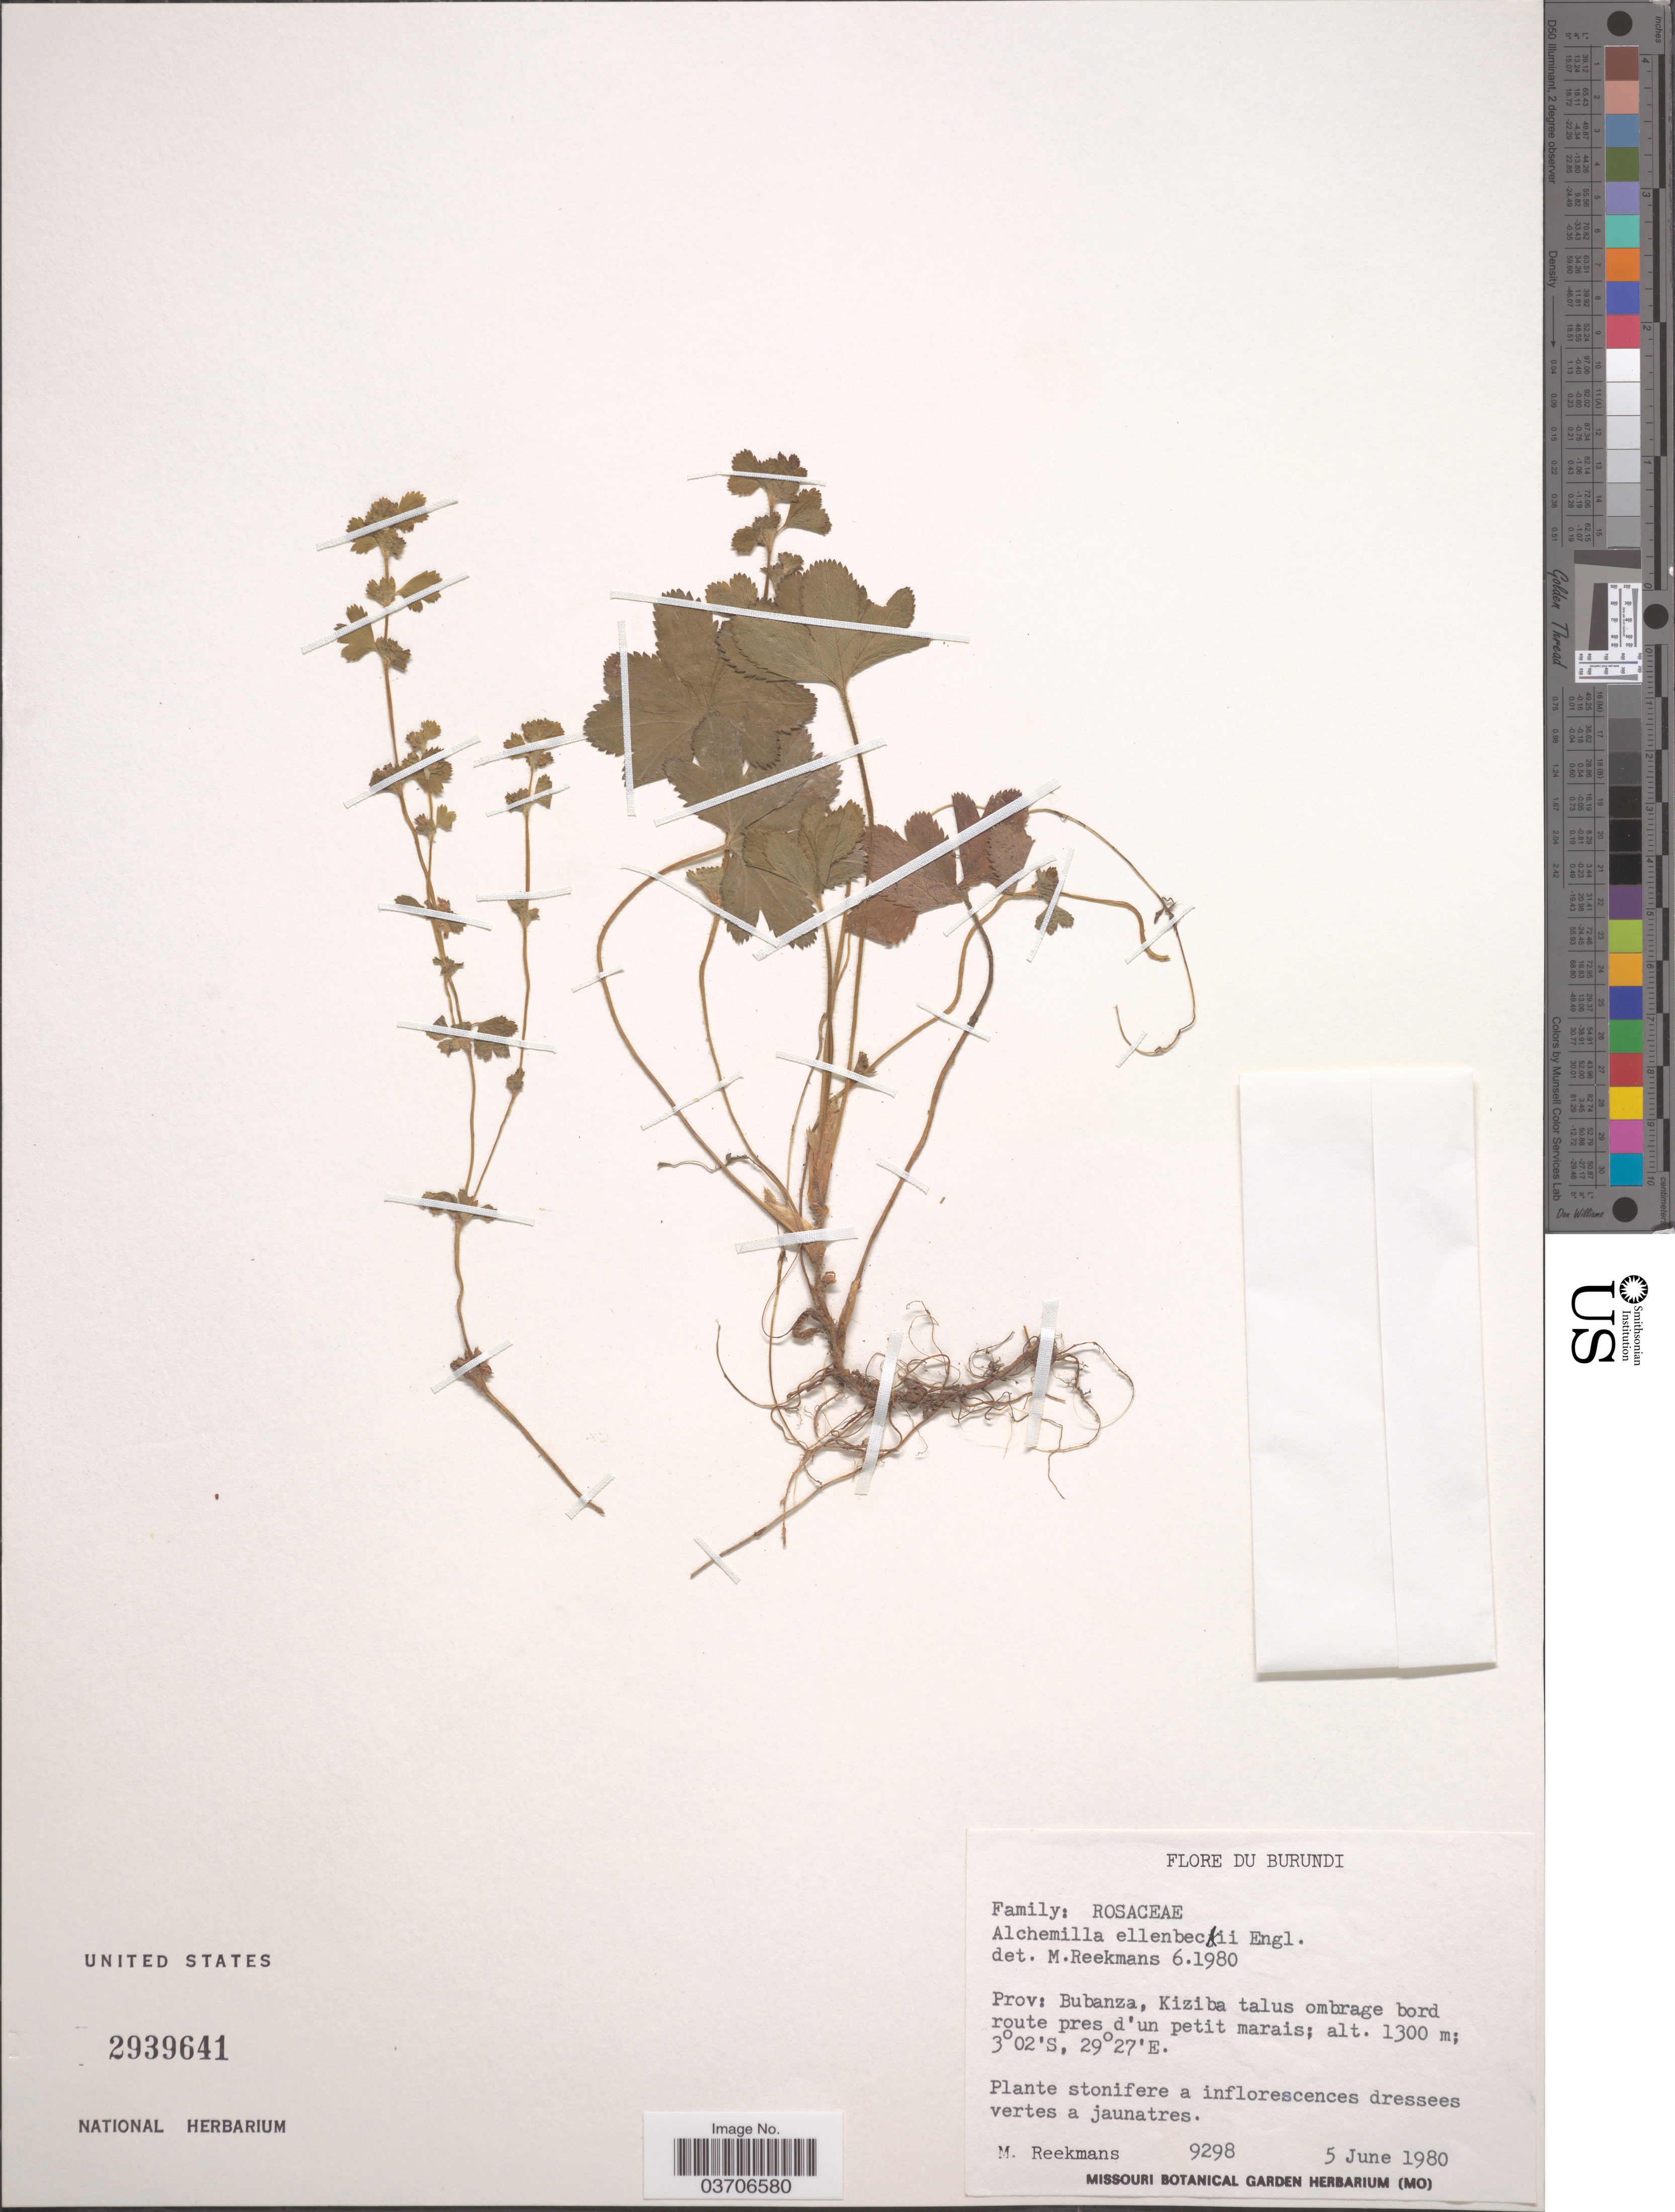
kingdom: Plantae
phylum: Tracheophyta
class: Magnoliopsida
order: Rosales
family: Rosaceae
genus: Alchemilla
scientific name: Alchemilla ellenbeckii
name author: Engl.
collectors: M. Reekmans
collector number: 9298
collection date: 1980-06-05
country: Burundi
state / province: Bubanza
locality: Kiziba talus ombrage bord route pres d'un petit marais.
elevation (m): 1300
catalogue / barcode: US 2939641